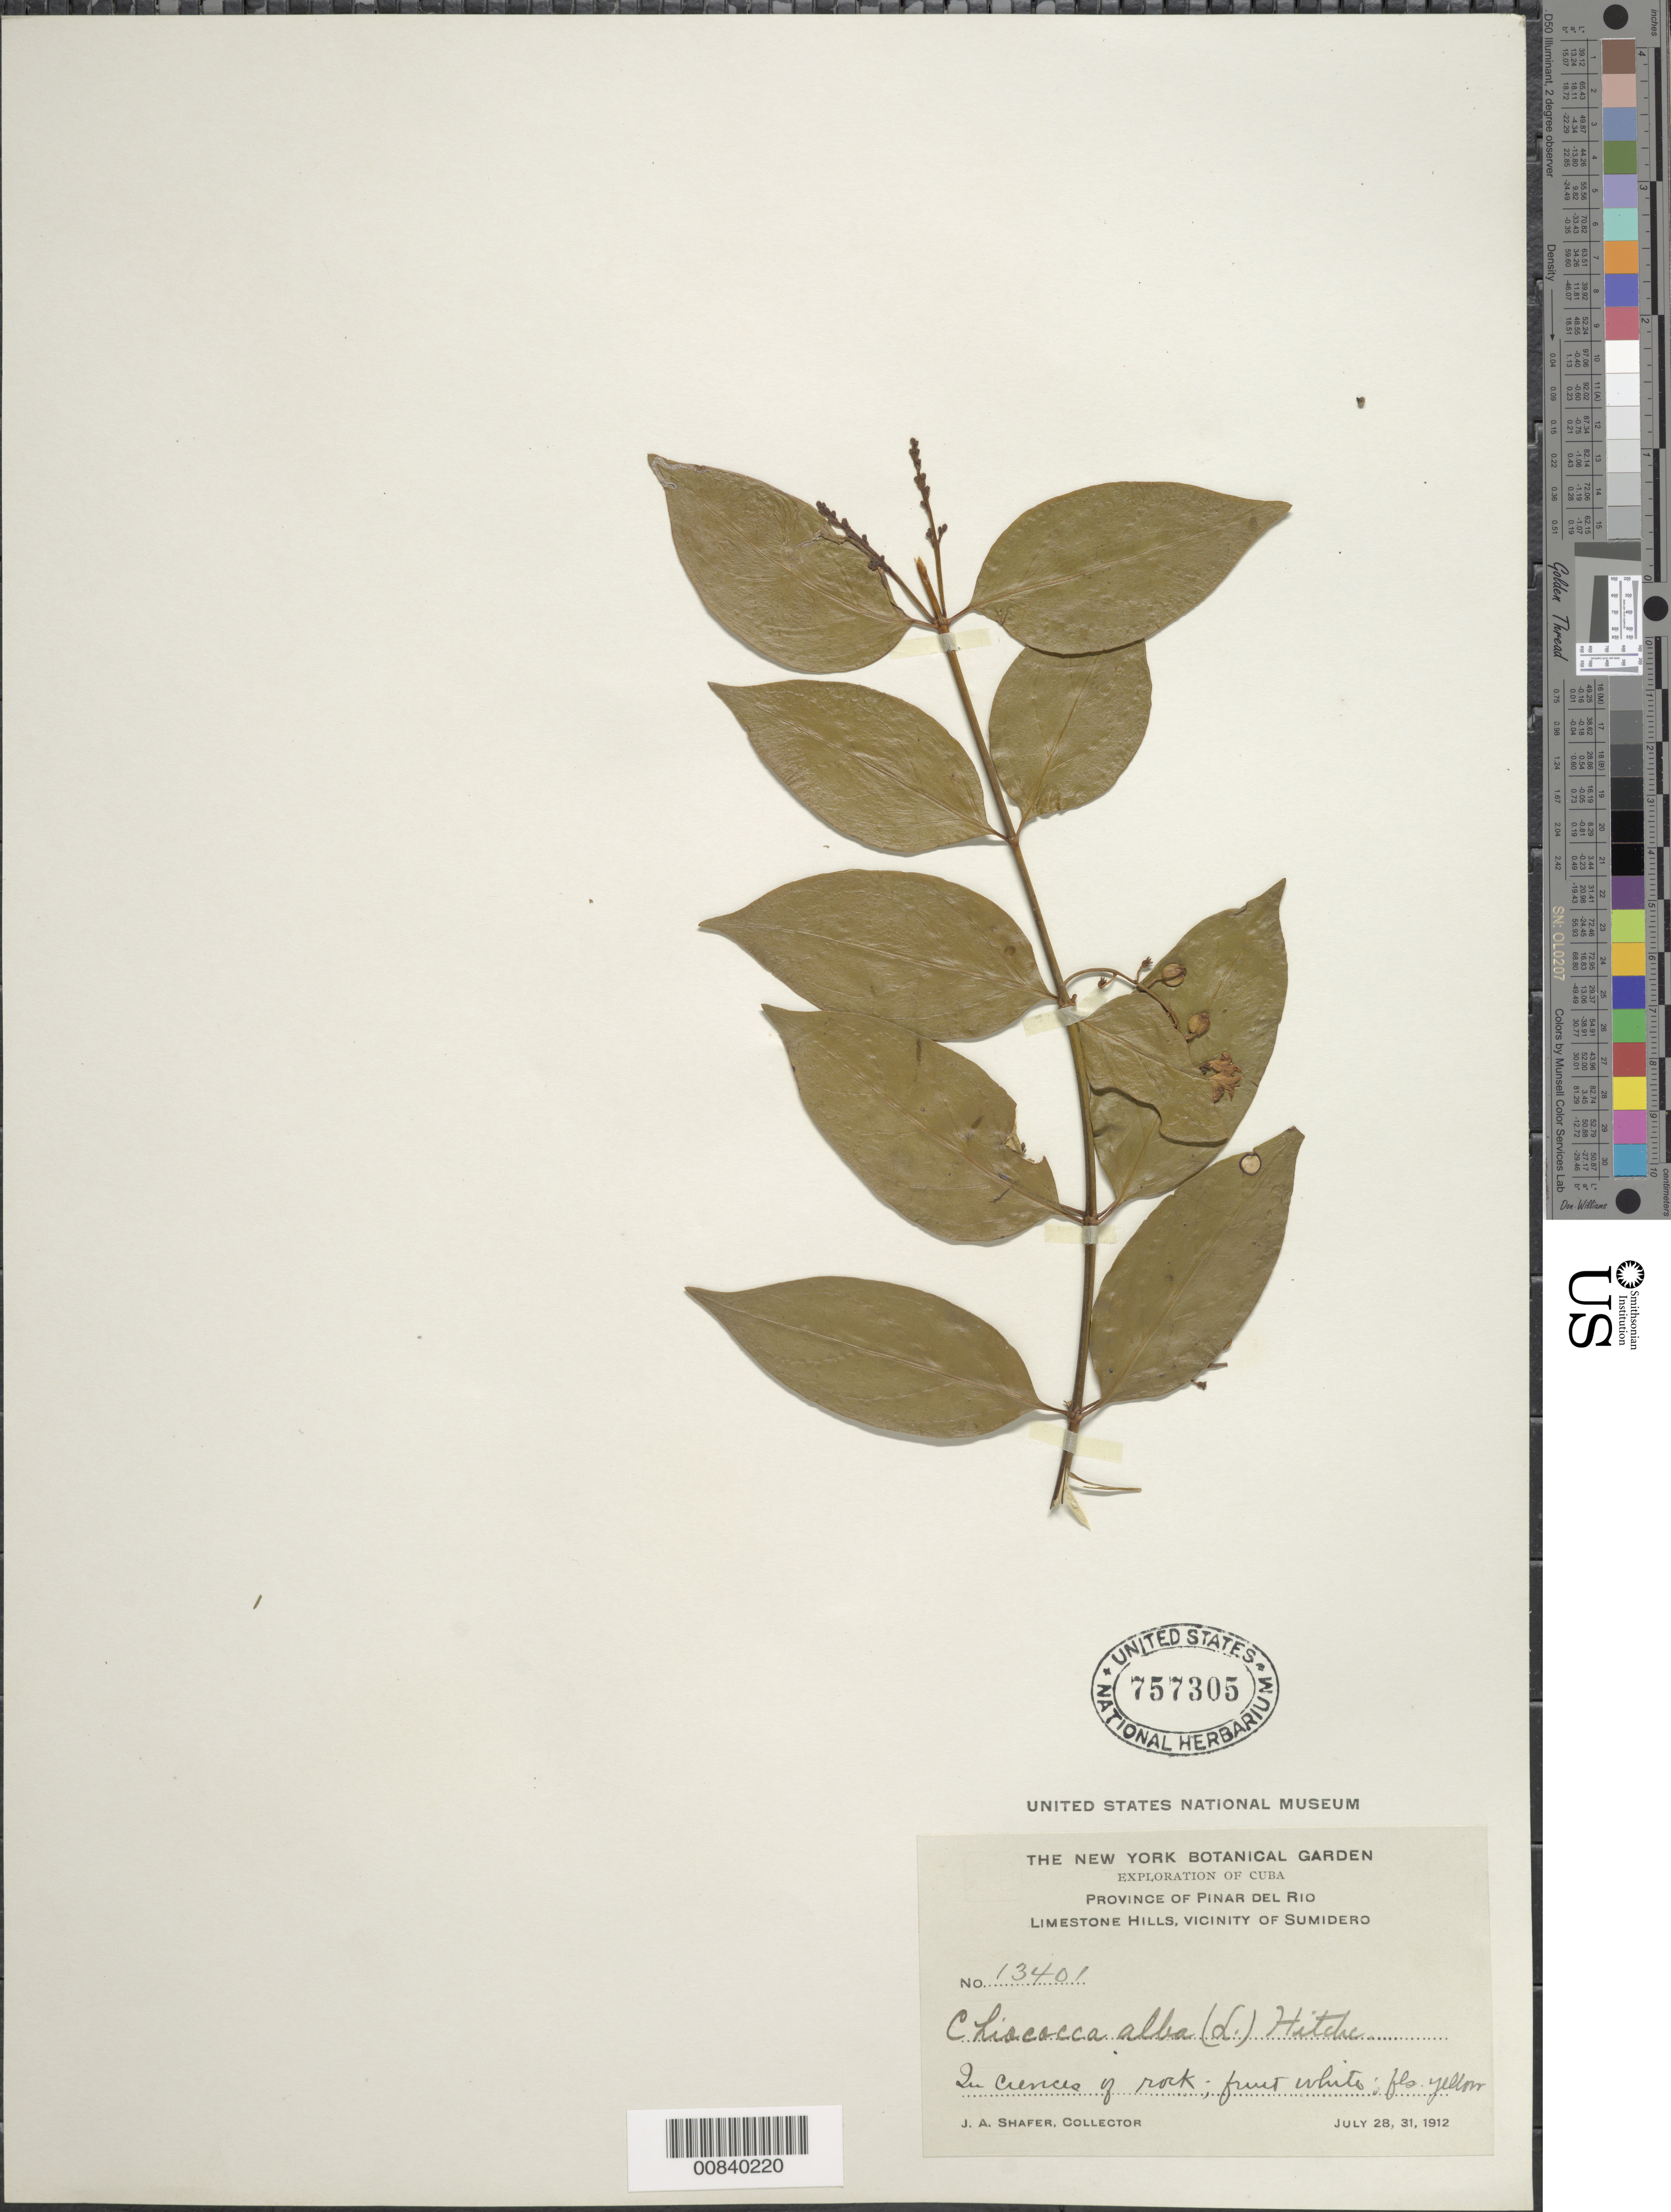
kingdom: Plantae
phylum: Tracheophyta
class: Magnoliopsida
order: Gentianales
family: Rubiaceae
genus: Chiococca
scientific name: Chiococca alba subsp. alba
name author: (L.) Hitchc.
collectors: J. A. Shafer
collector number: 13401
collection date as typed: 28 Jul 1912 to 31 Jul 1912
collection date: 1912-07-28/1912-07-31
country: Cuba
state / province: Pinar del Río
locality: Hills, vicinity of Sumidero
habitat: Limestone hills, in crevices of rock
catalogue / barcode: US 757305